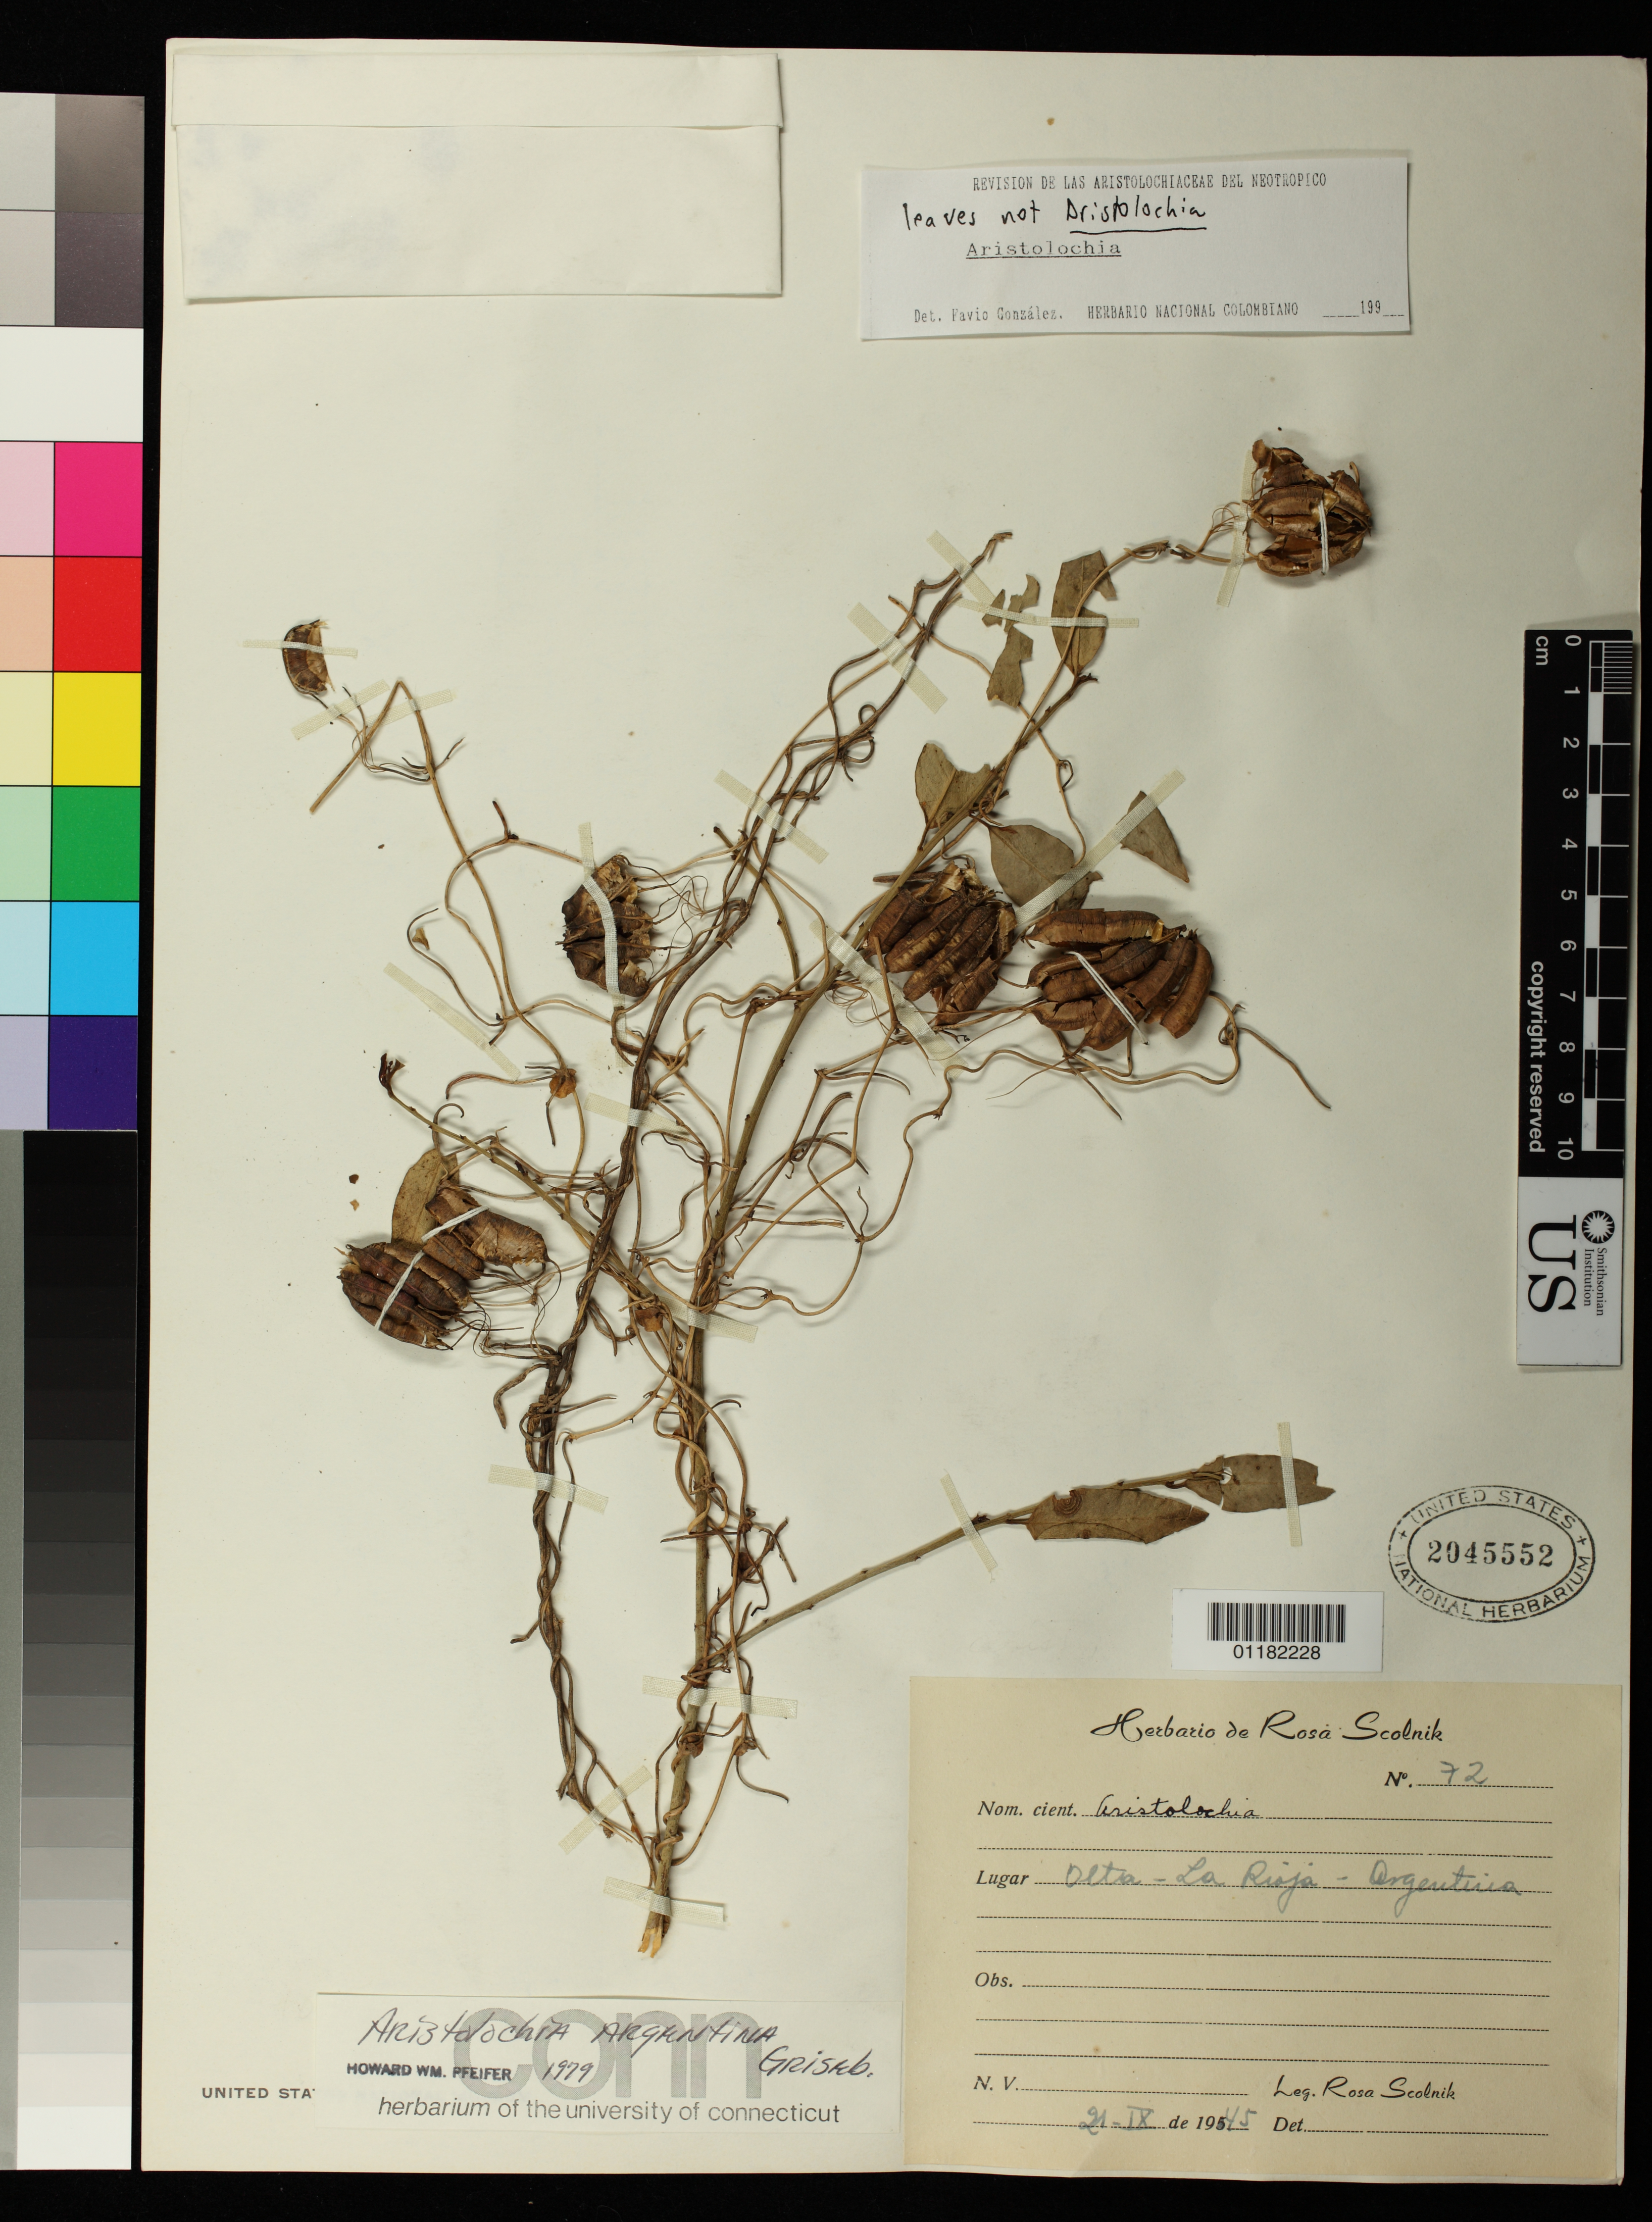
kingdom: Plantae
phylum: Tracheophyta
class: Magnoliopsida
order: Piperales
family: Aristolochiaceae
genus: Aristolochia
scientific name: Aristolochia argentina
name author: Griseb.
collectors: R. Scolnik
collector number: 72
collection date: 1945-09-21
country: Argentina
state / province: La Rioja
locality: Olta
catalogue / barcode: US 2045552